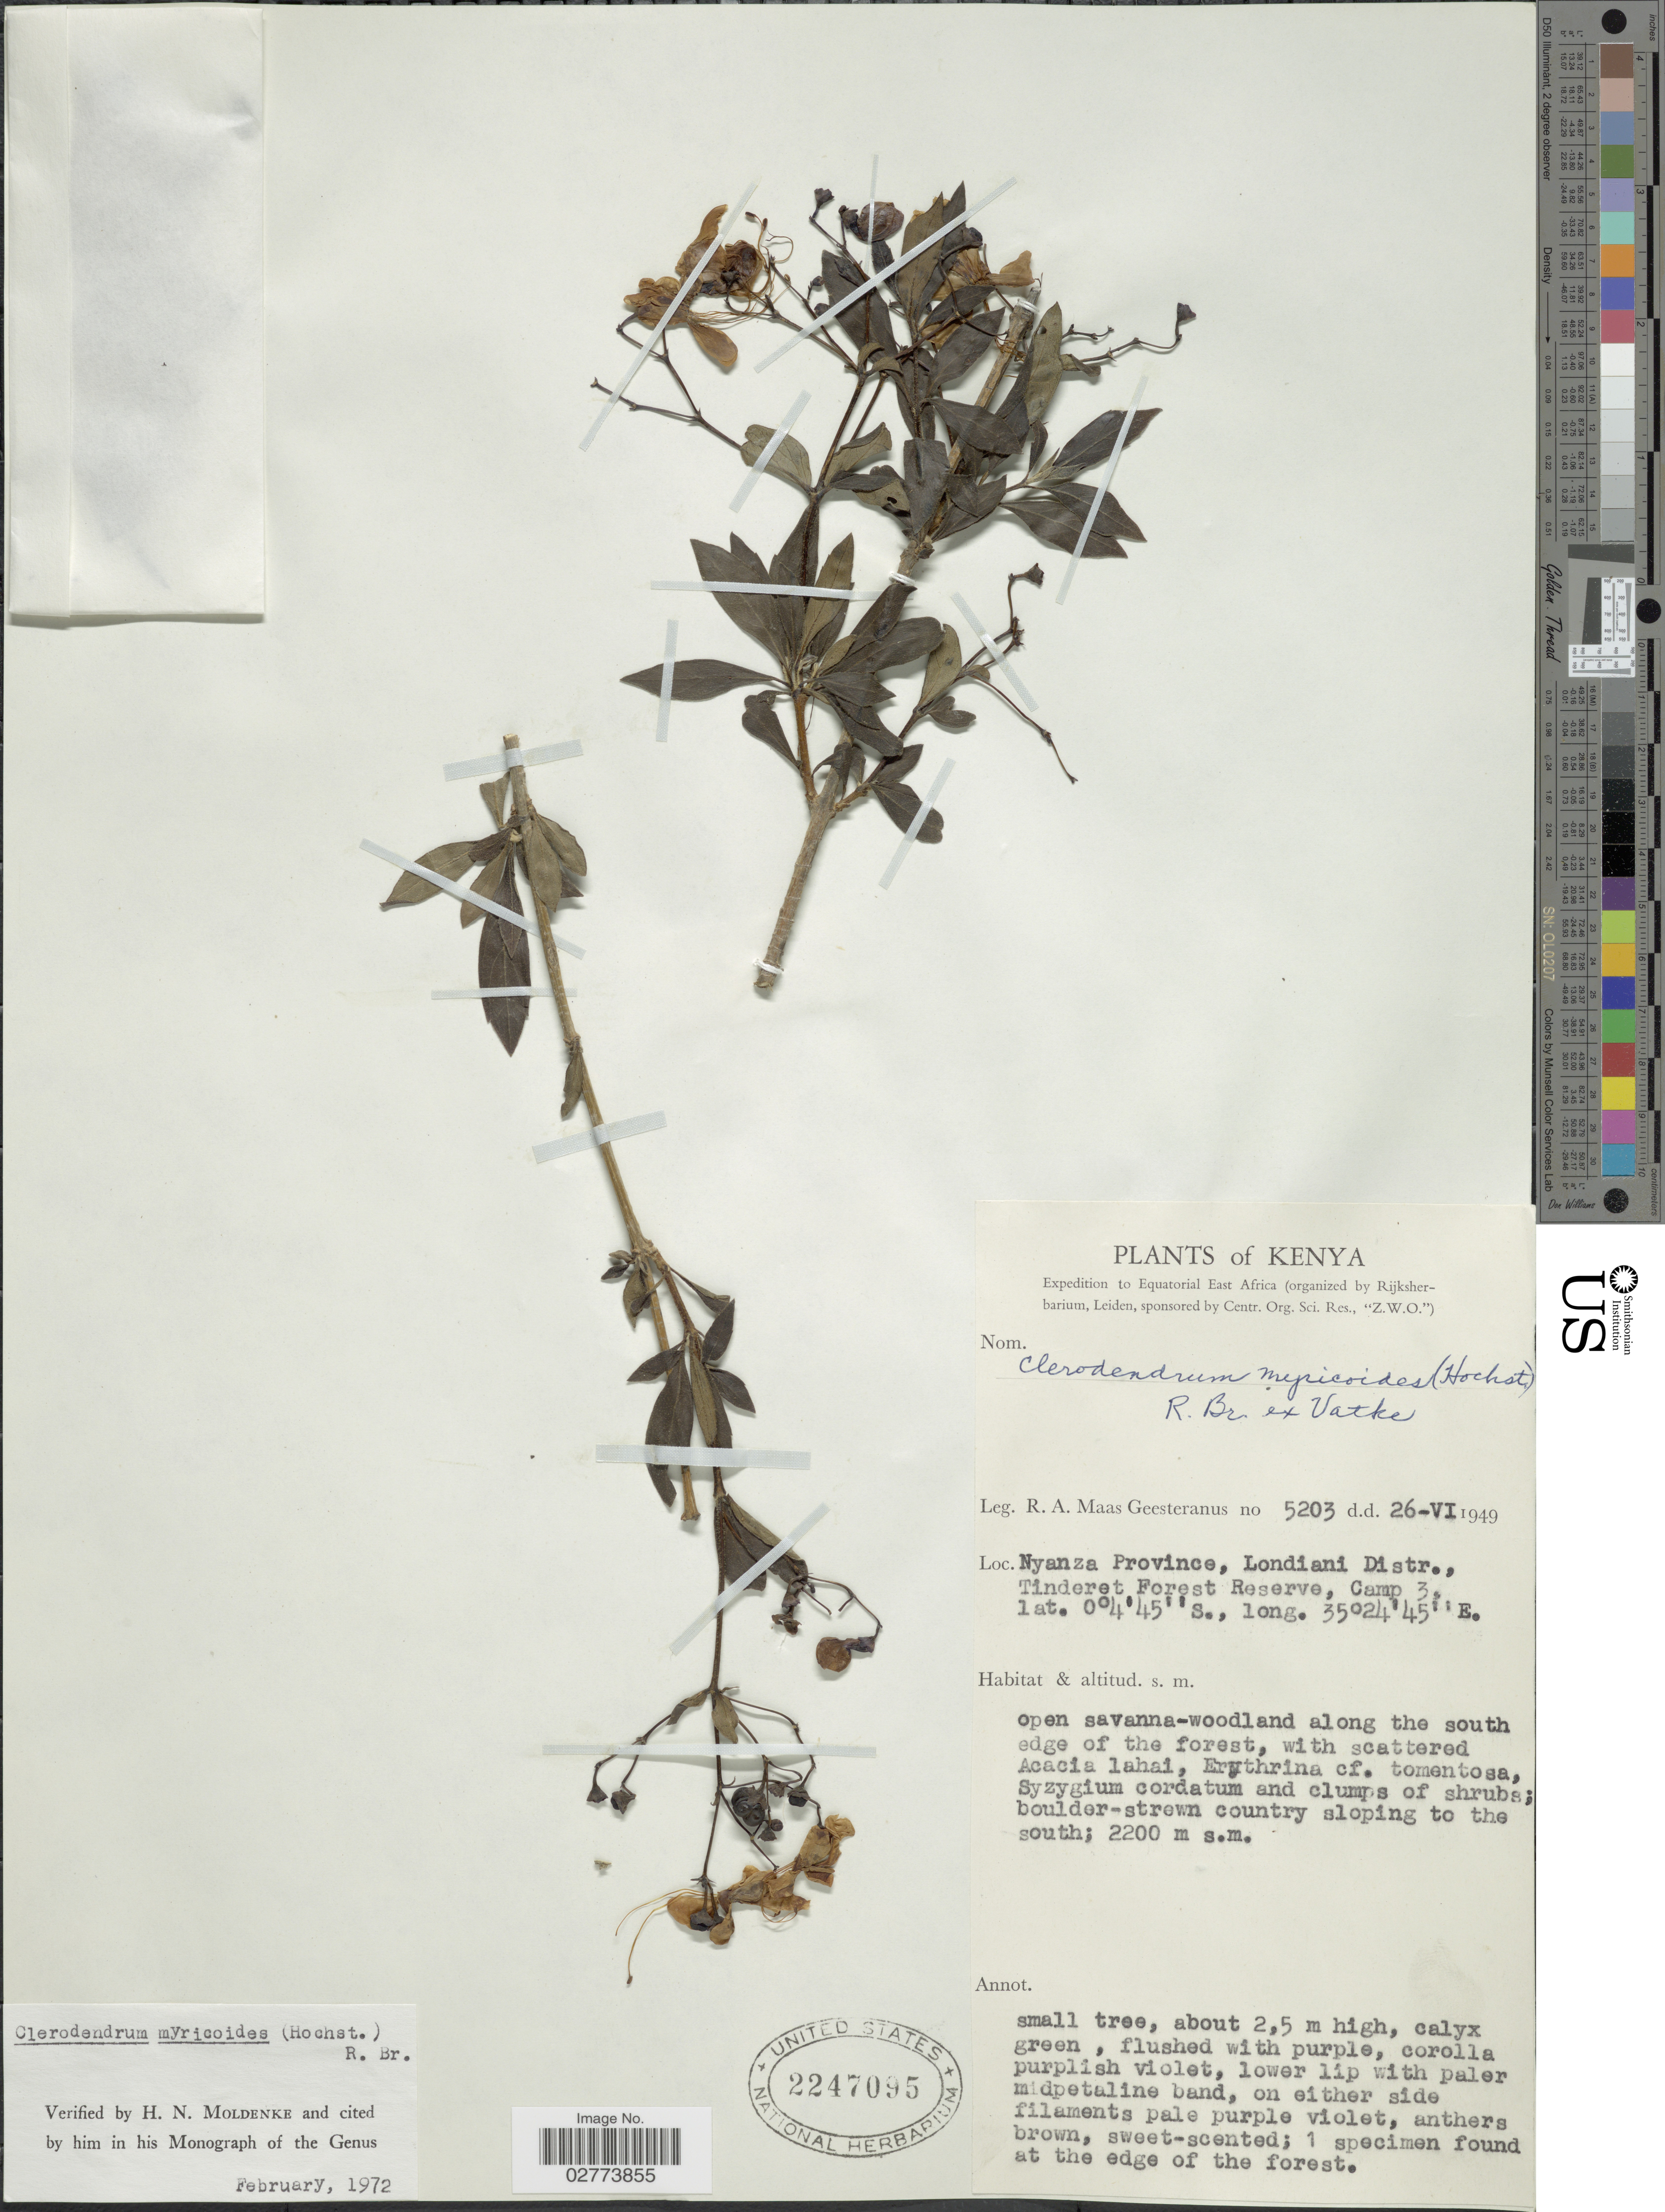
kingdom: Plantae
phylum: Tracheophyta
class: Magnoliopsida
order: Lamiales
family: Lamiaceae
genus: Clerodendrum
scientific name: Clerodendrum myricoides var. myricoides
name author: (Hochst.) R. Br. ex Vatke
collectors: R. A. Maas Geesteranus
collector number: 5203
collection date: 1949-06-26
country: Kenya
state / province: Kericho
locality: Londiani Distr., Tinderet Forest Reserve, Camp 3.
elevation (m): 2200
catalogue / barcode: US 2247095